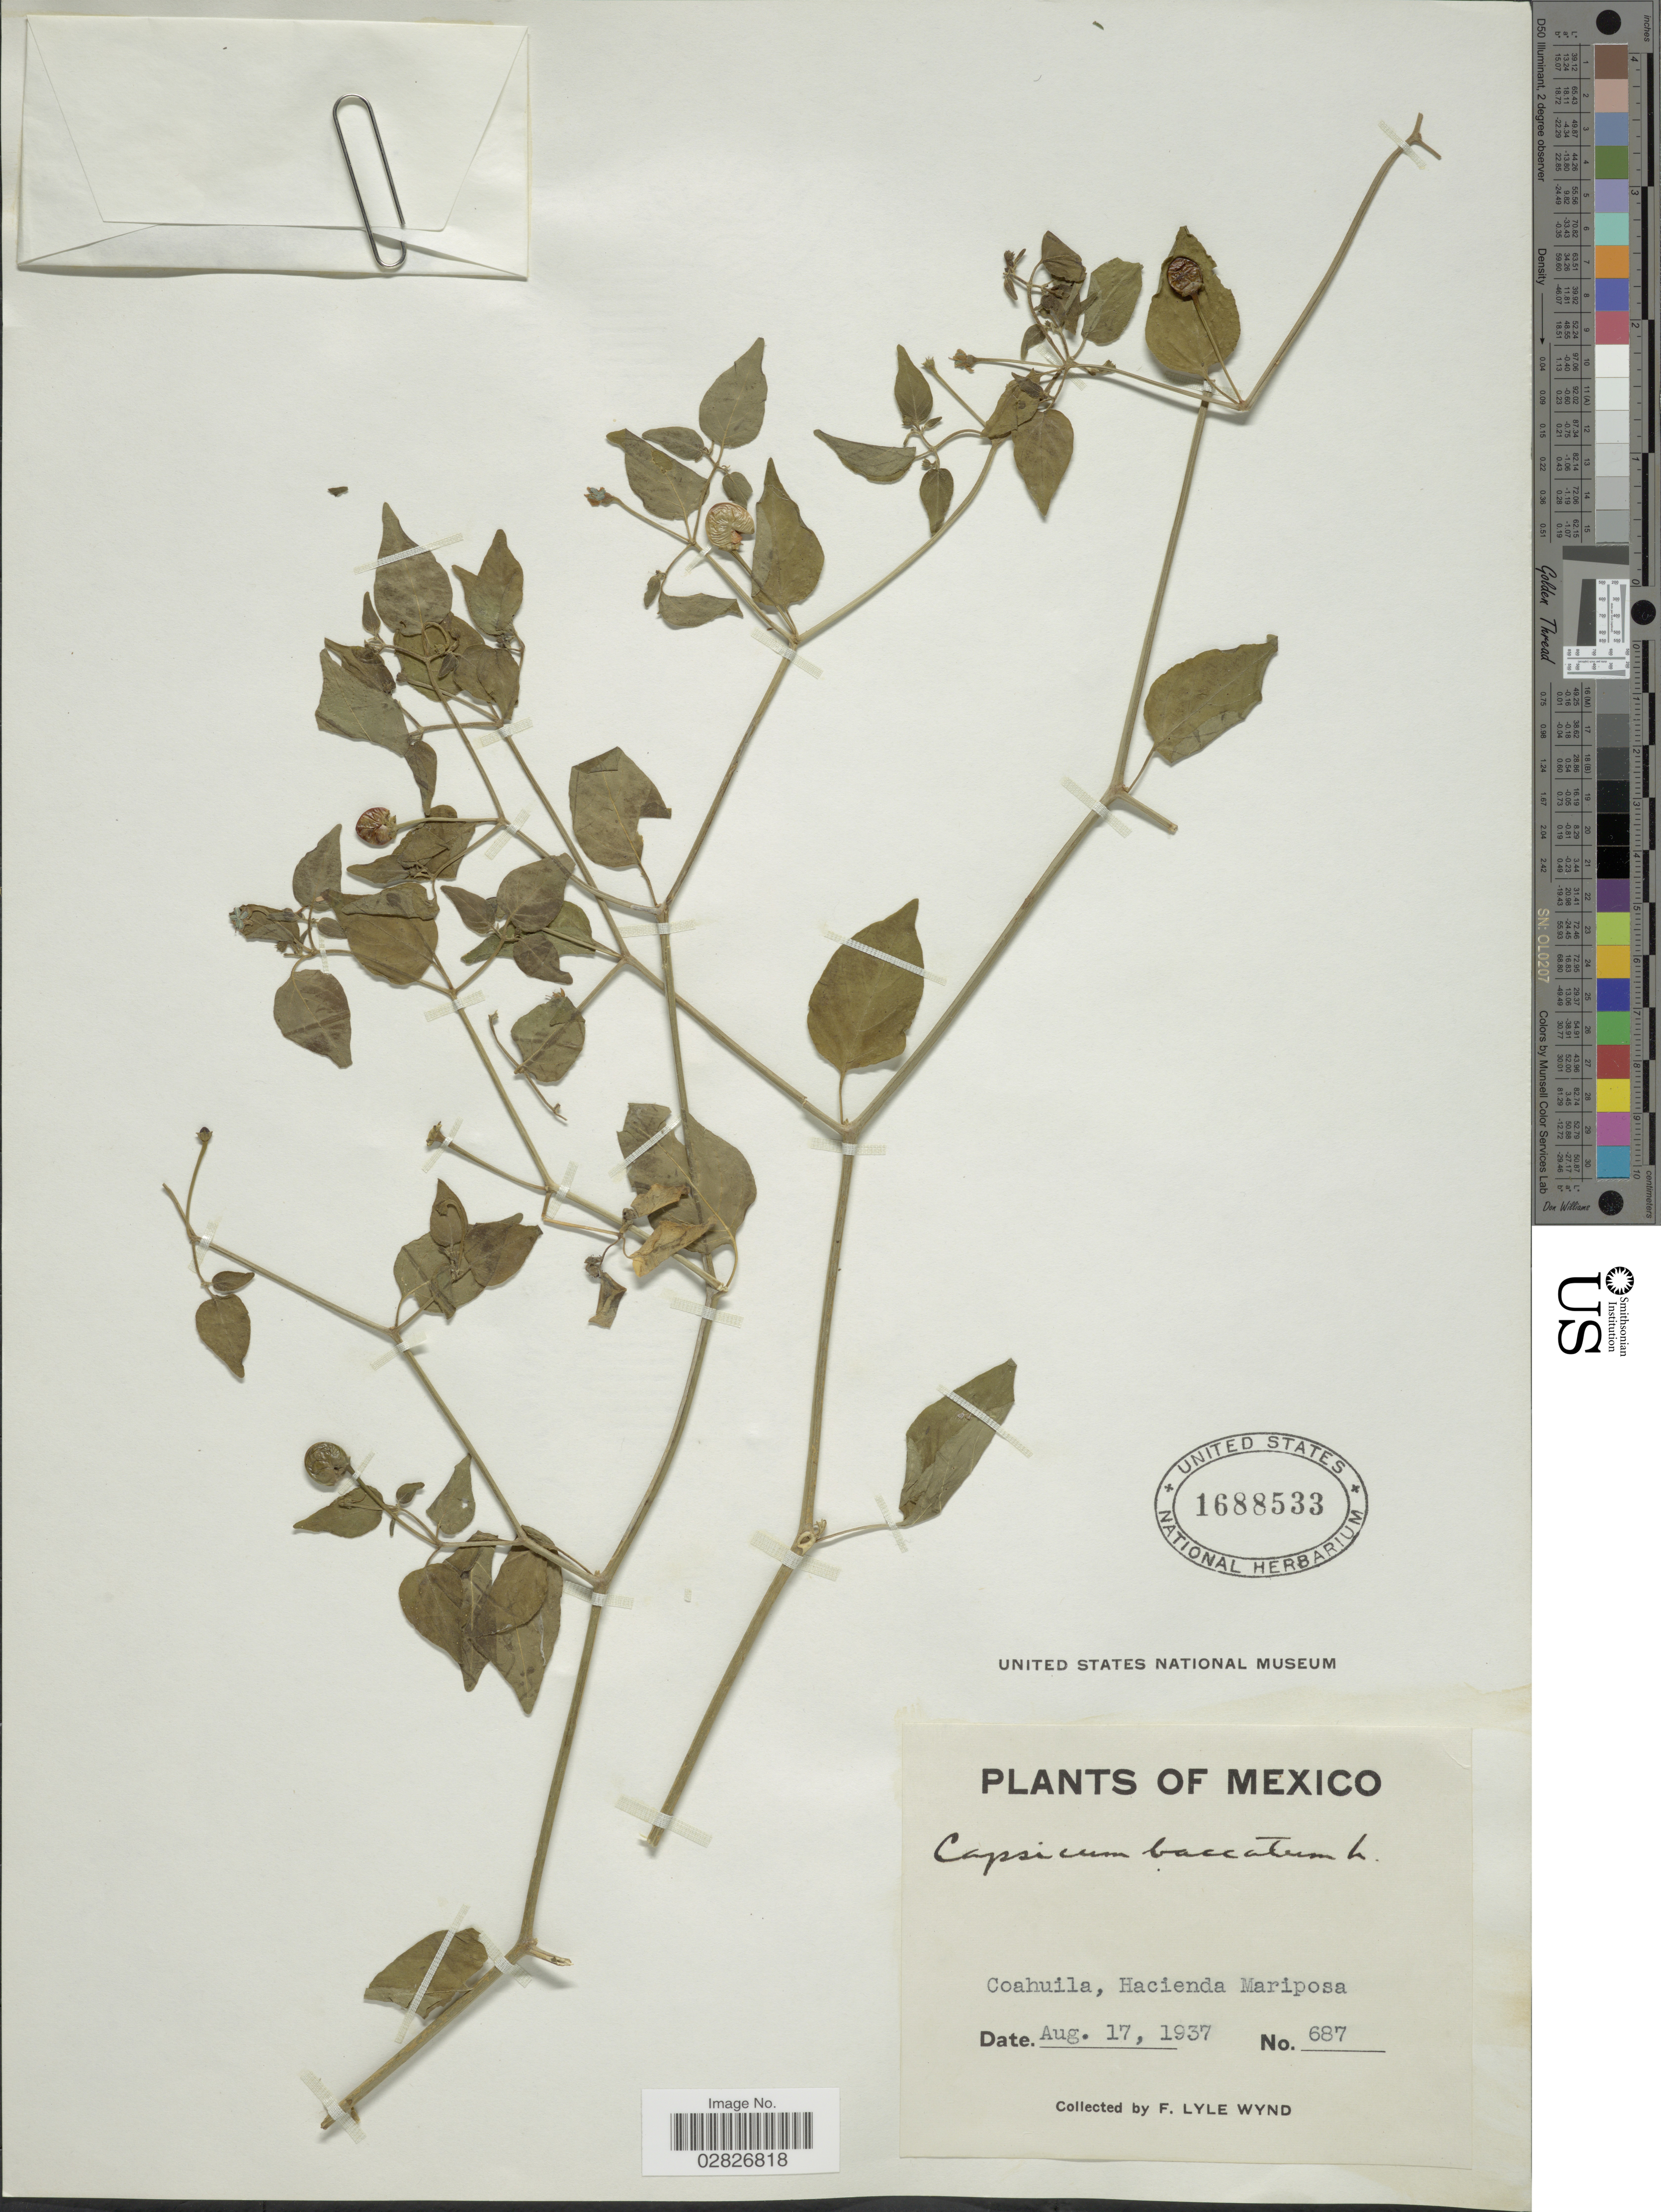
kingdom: Plantae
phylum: Tracheophyta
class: Magnoliopsida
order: Solanales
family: Solanaceae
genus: Capsicum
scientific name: Capsicum baccatum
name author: L.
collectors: F. L. Wynd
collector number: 687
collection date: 1937-08-17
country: Mexico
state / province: Coahuila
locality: Hacienda Mariposa.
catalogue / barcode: US 1688533